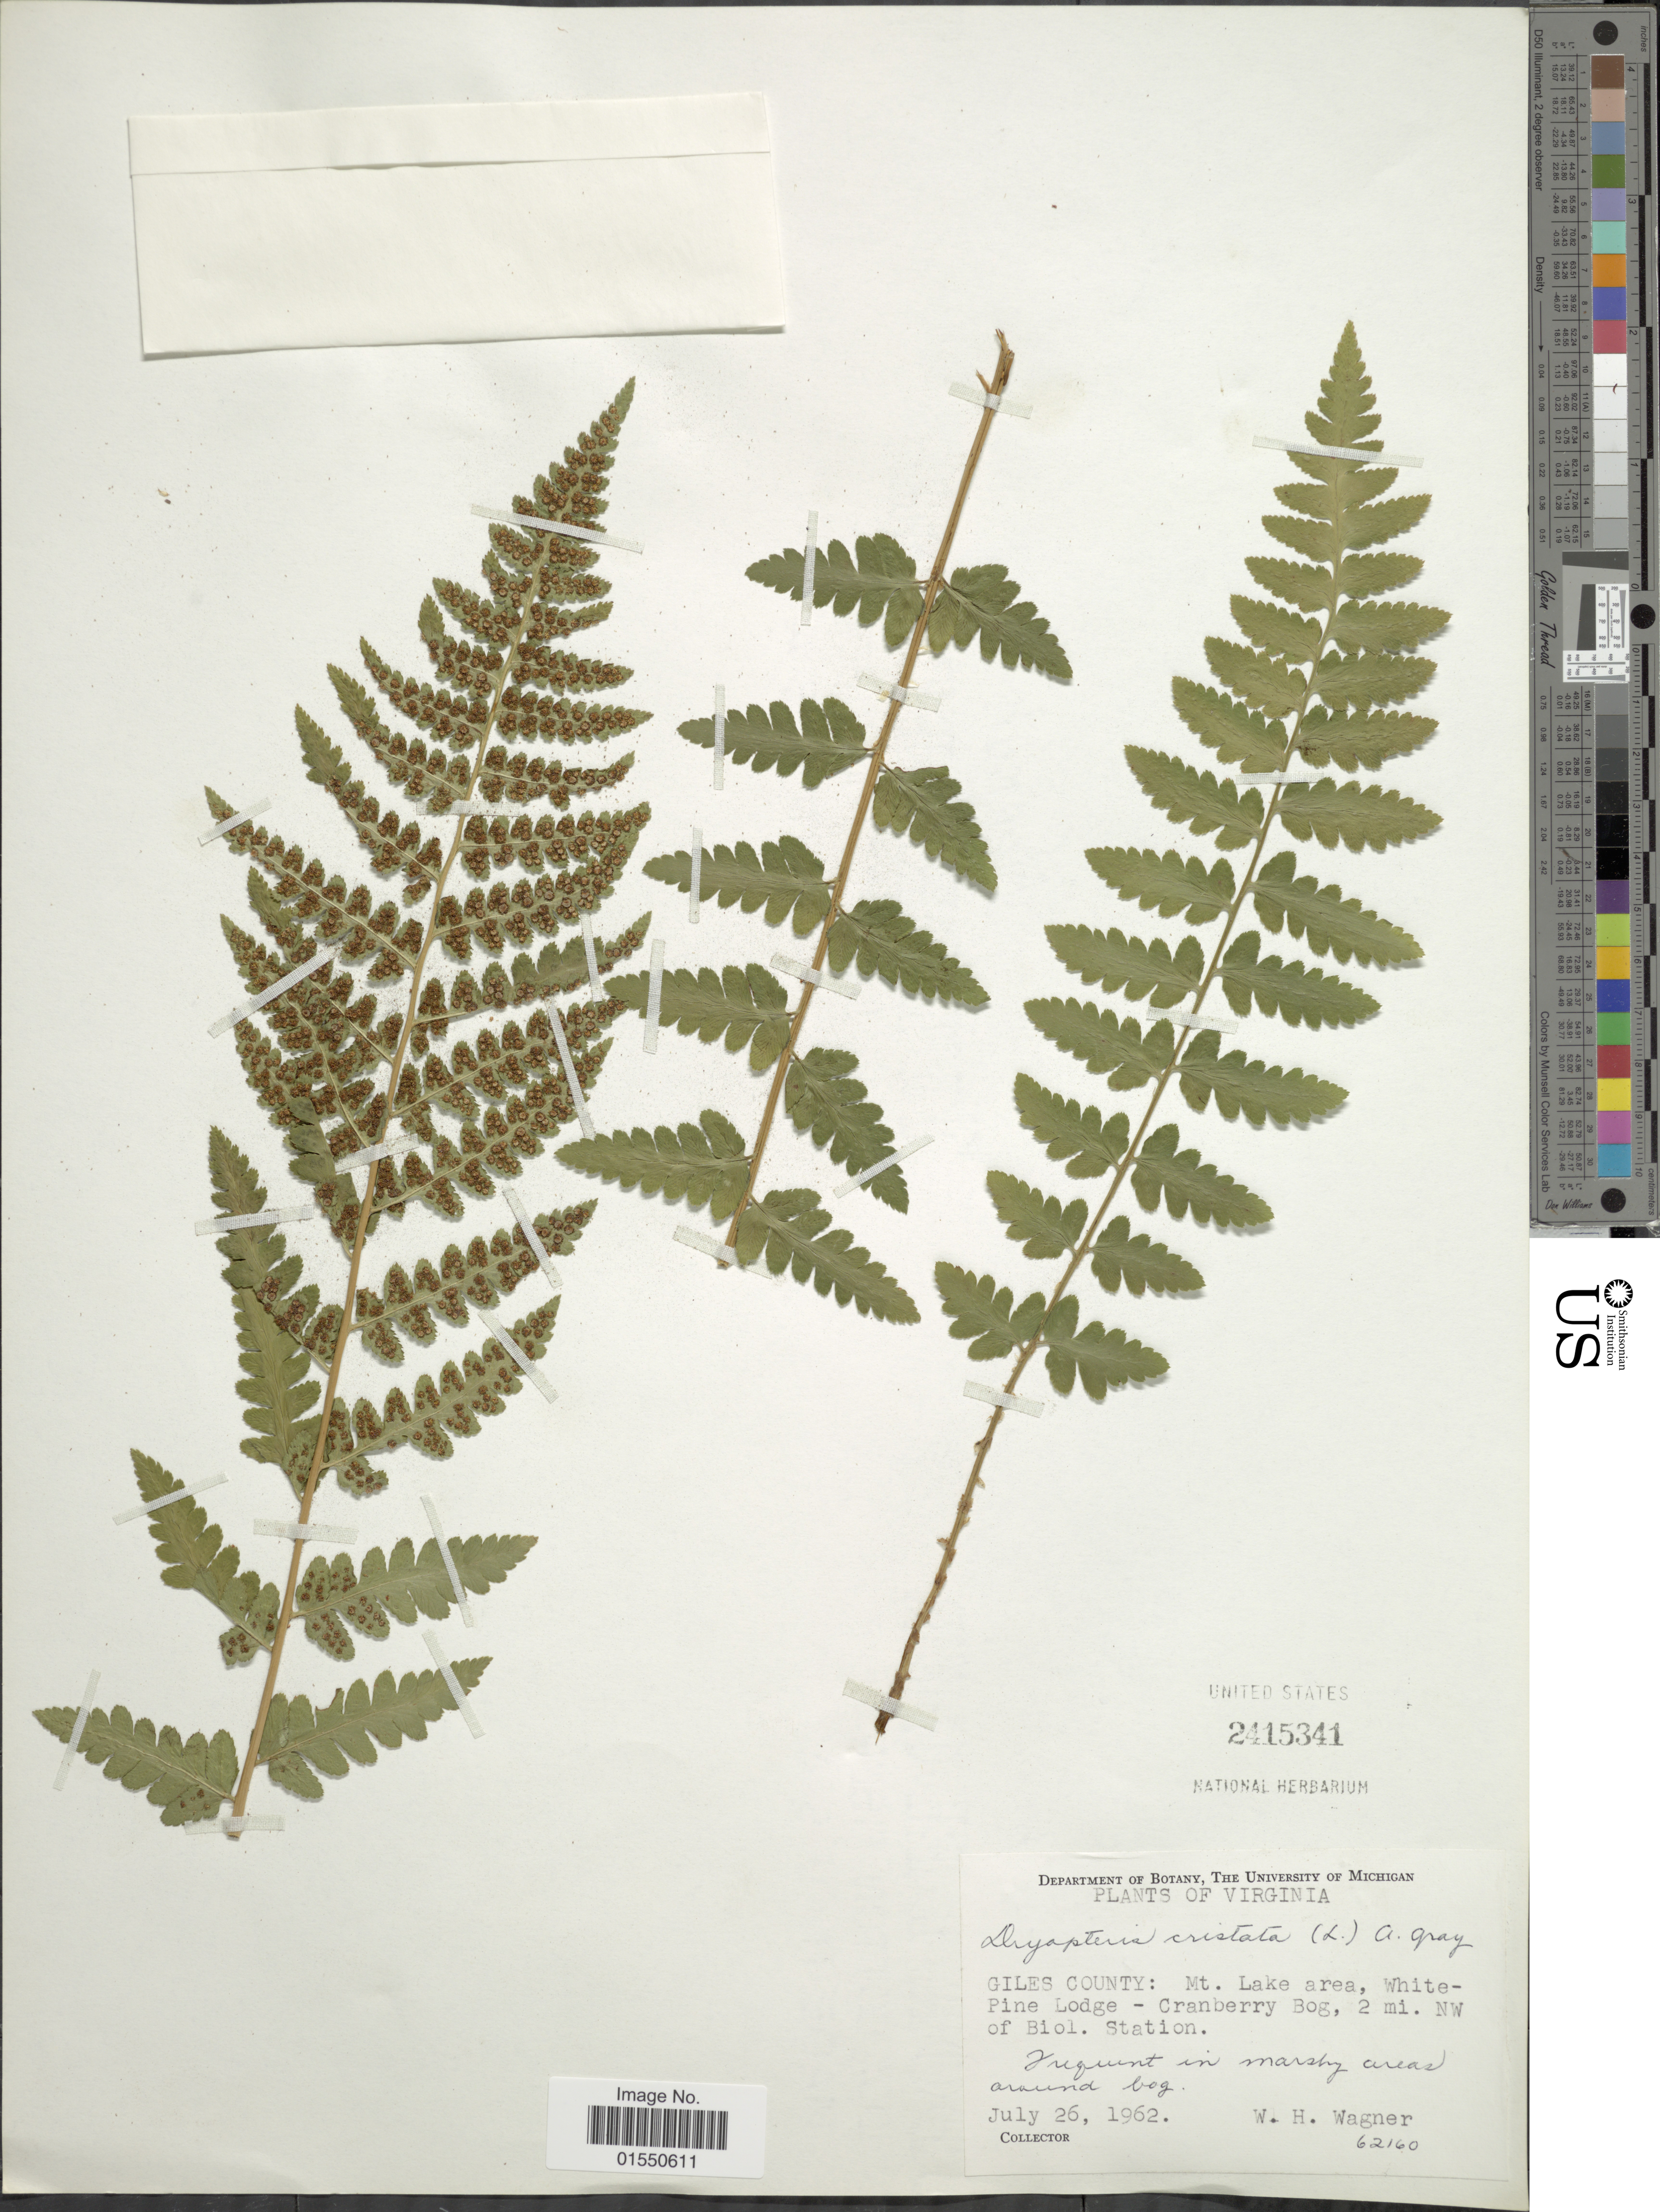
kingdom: Plantae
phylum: Tracheophyta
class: Polypodiopsida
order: Polypodiales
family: Dryopteridaceae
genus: Dryopteris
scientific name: Dryopteris cristata var. spinulosa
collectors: W. H. Wagner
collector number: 62160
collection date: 1962-07-26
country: United States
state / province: Virginia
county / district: Giles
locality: Mt. Lake area, White Pine Lodge - Cranberry Bog, 2 mi. NW of Bio. Station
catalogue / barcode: US 2415341